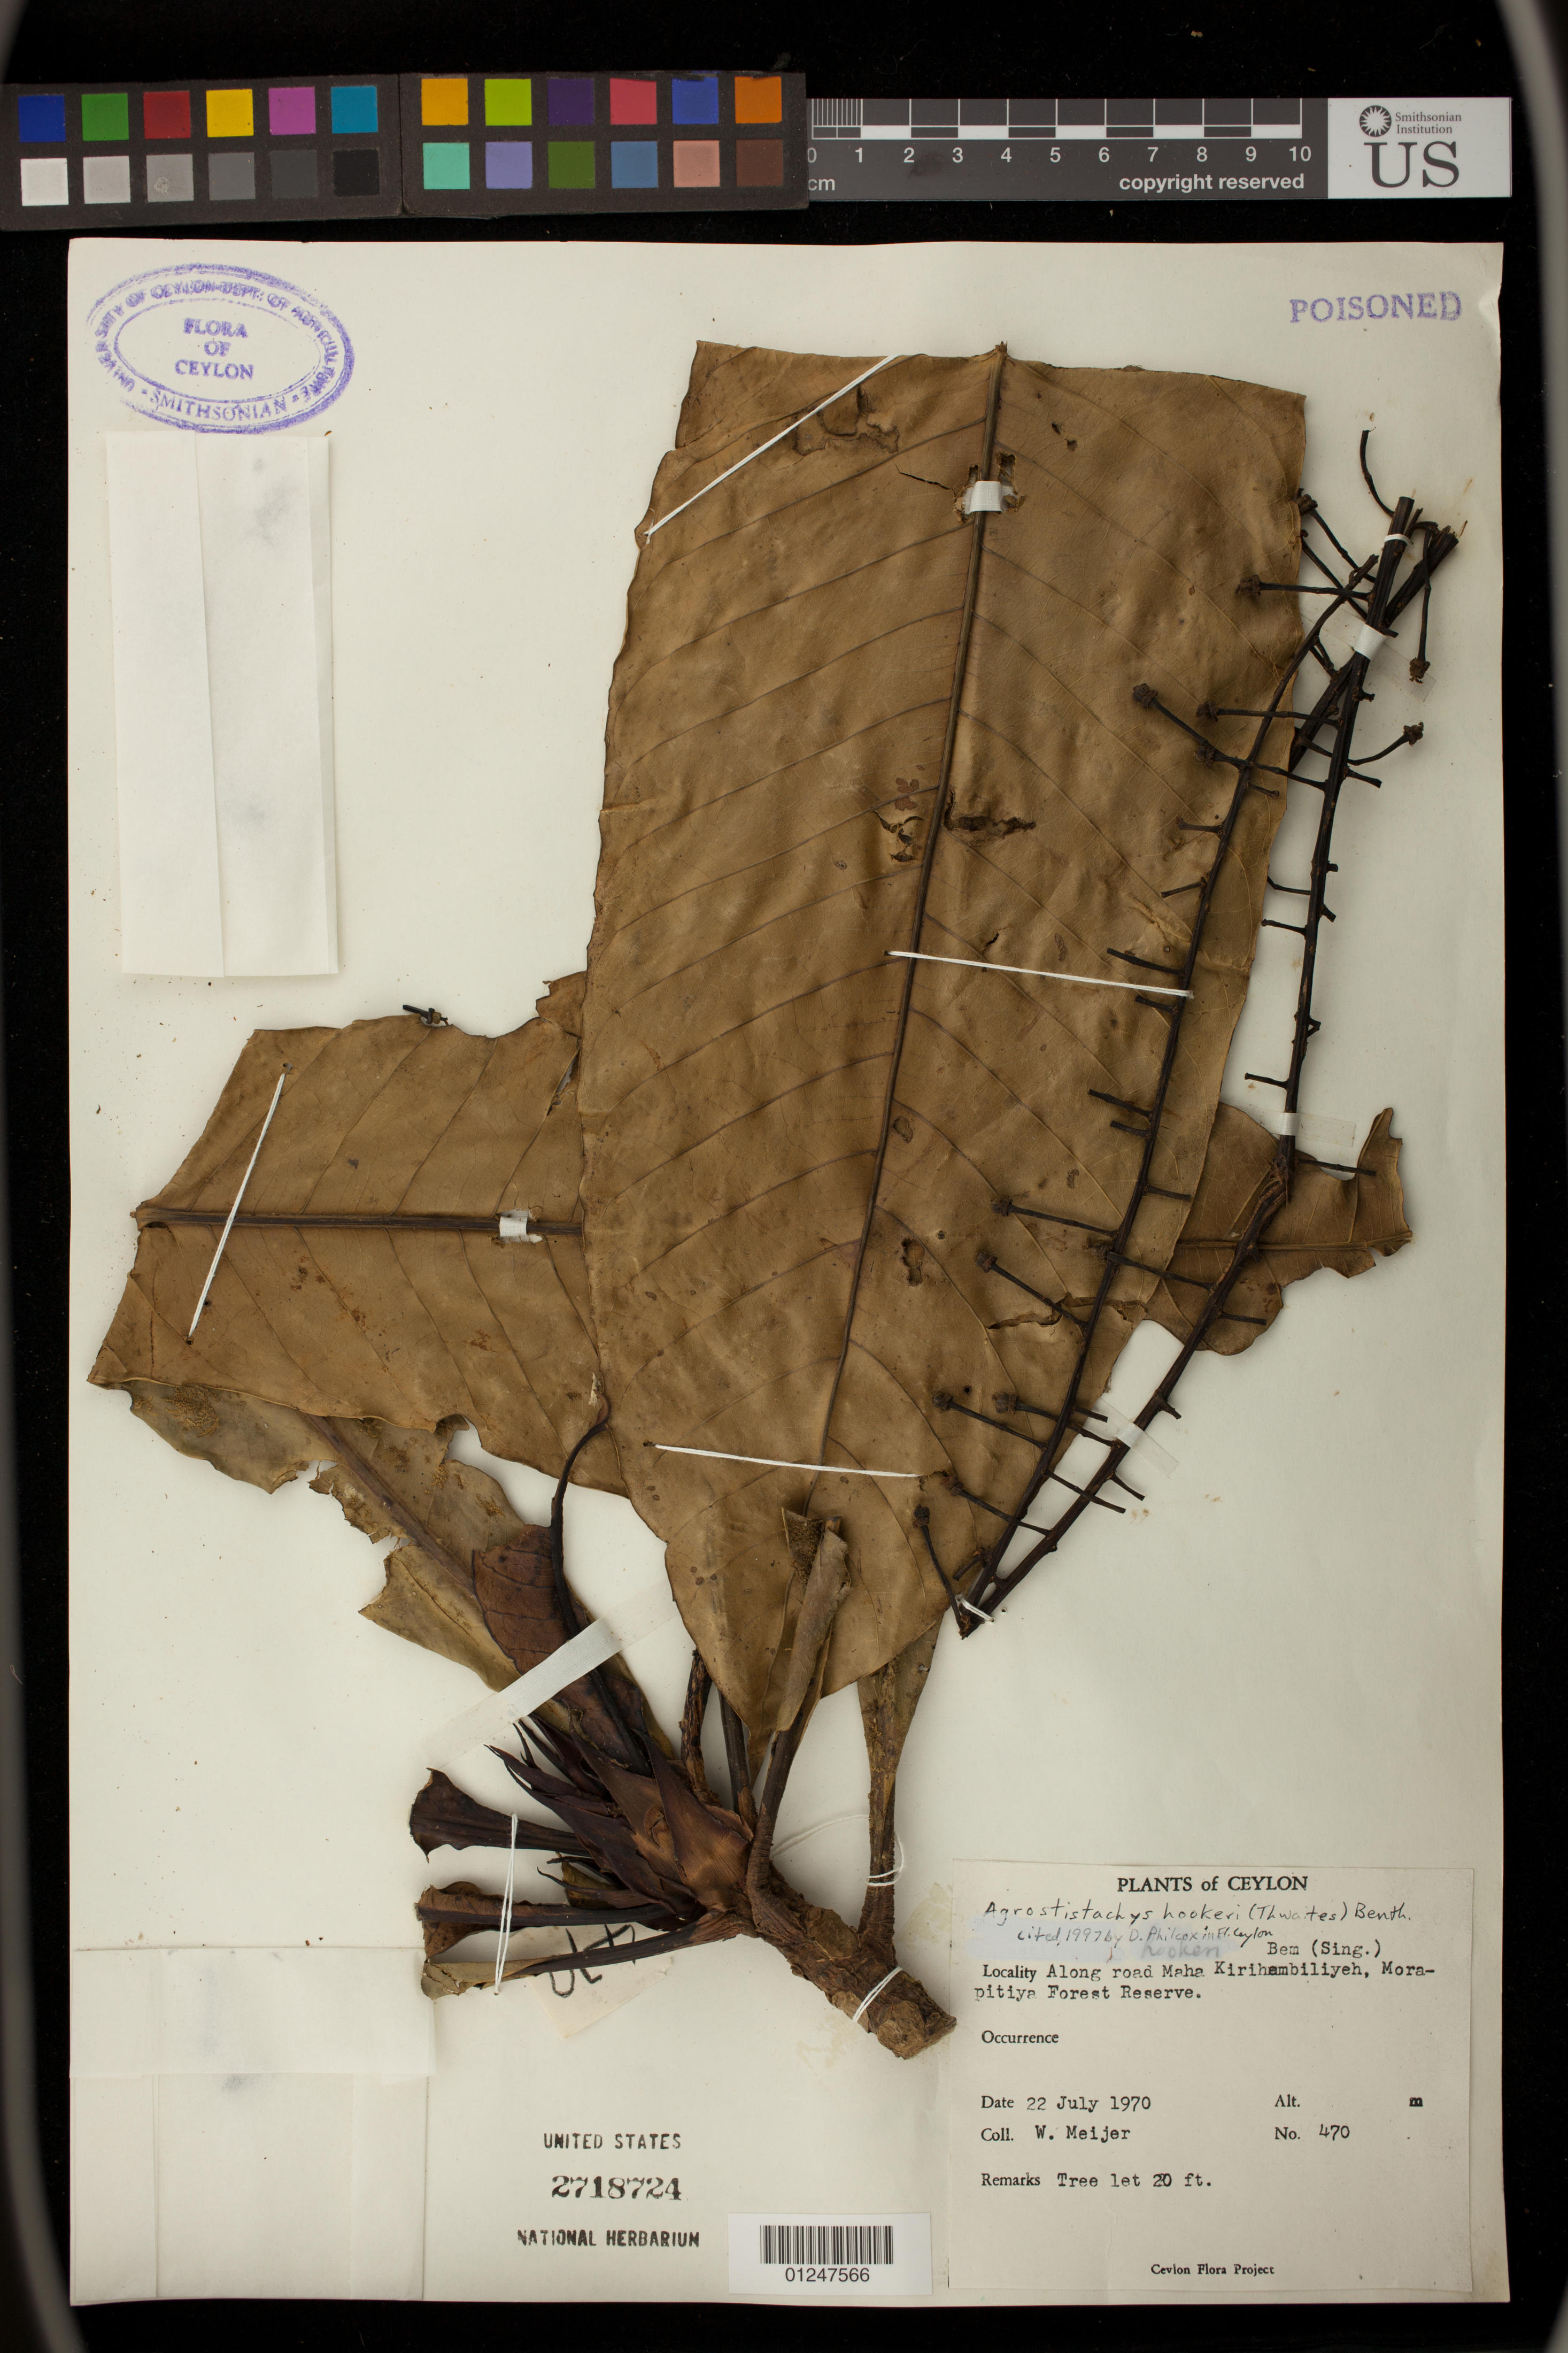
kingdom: Plantae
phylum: Tracheophyta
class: Magnoliopsida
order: Malpighiales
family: Euphorbiaceae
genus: Agrostistachys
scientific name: Agrostistachys hookeri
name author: (Thwaites) Benth. & Hook. f.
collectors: W. Meijer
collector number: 470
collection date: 1970-07-22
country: Sri Lanka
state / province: Western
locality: Along road Maha Kirihambiliyeh, Morapitiya Forest Reserve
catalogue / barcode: US 2718724